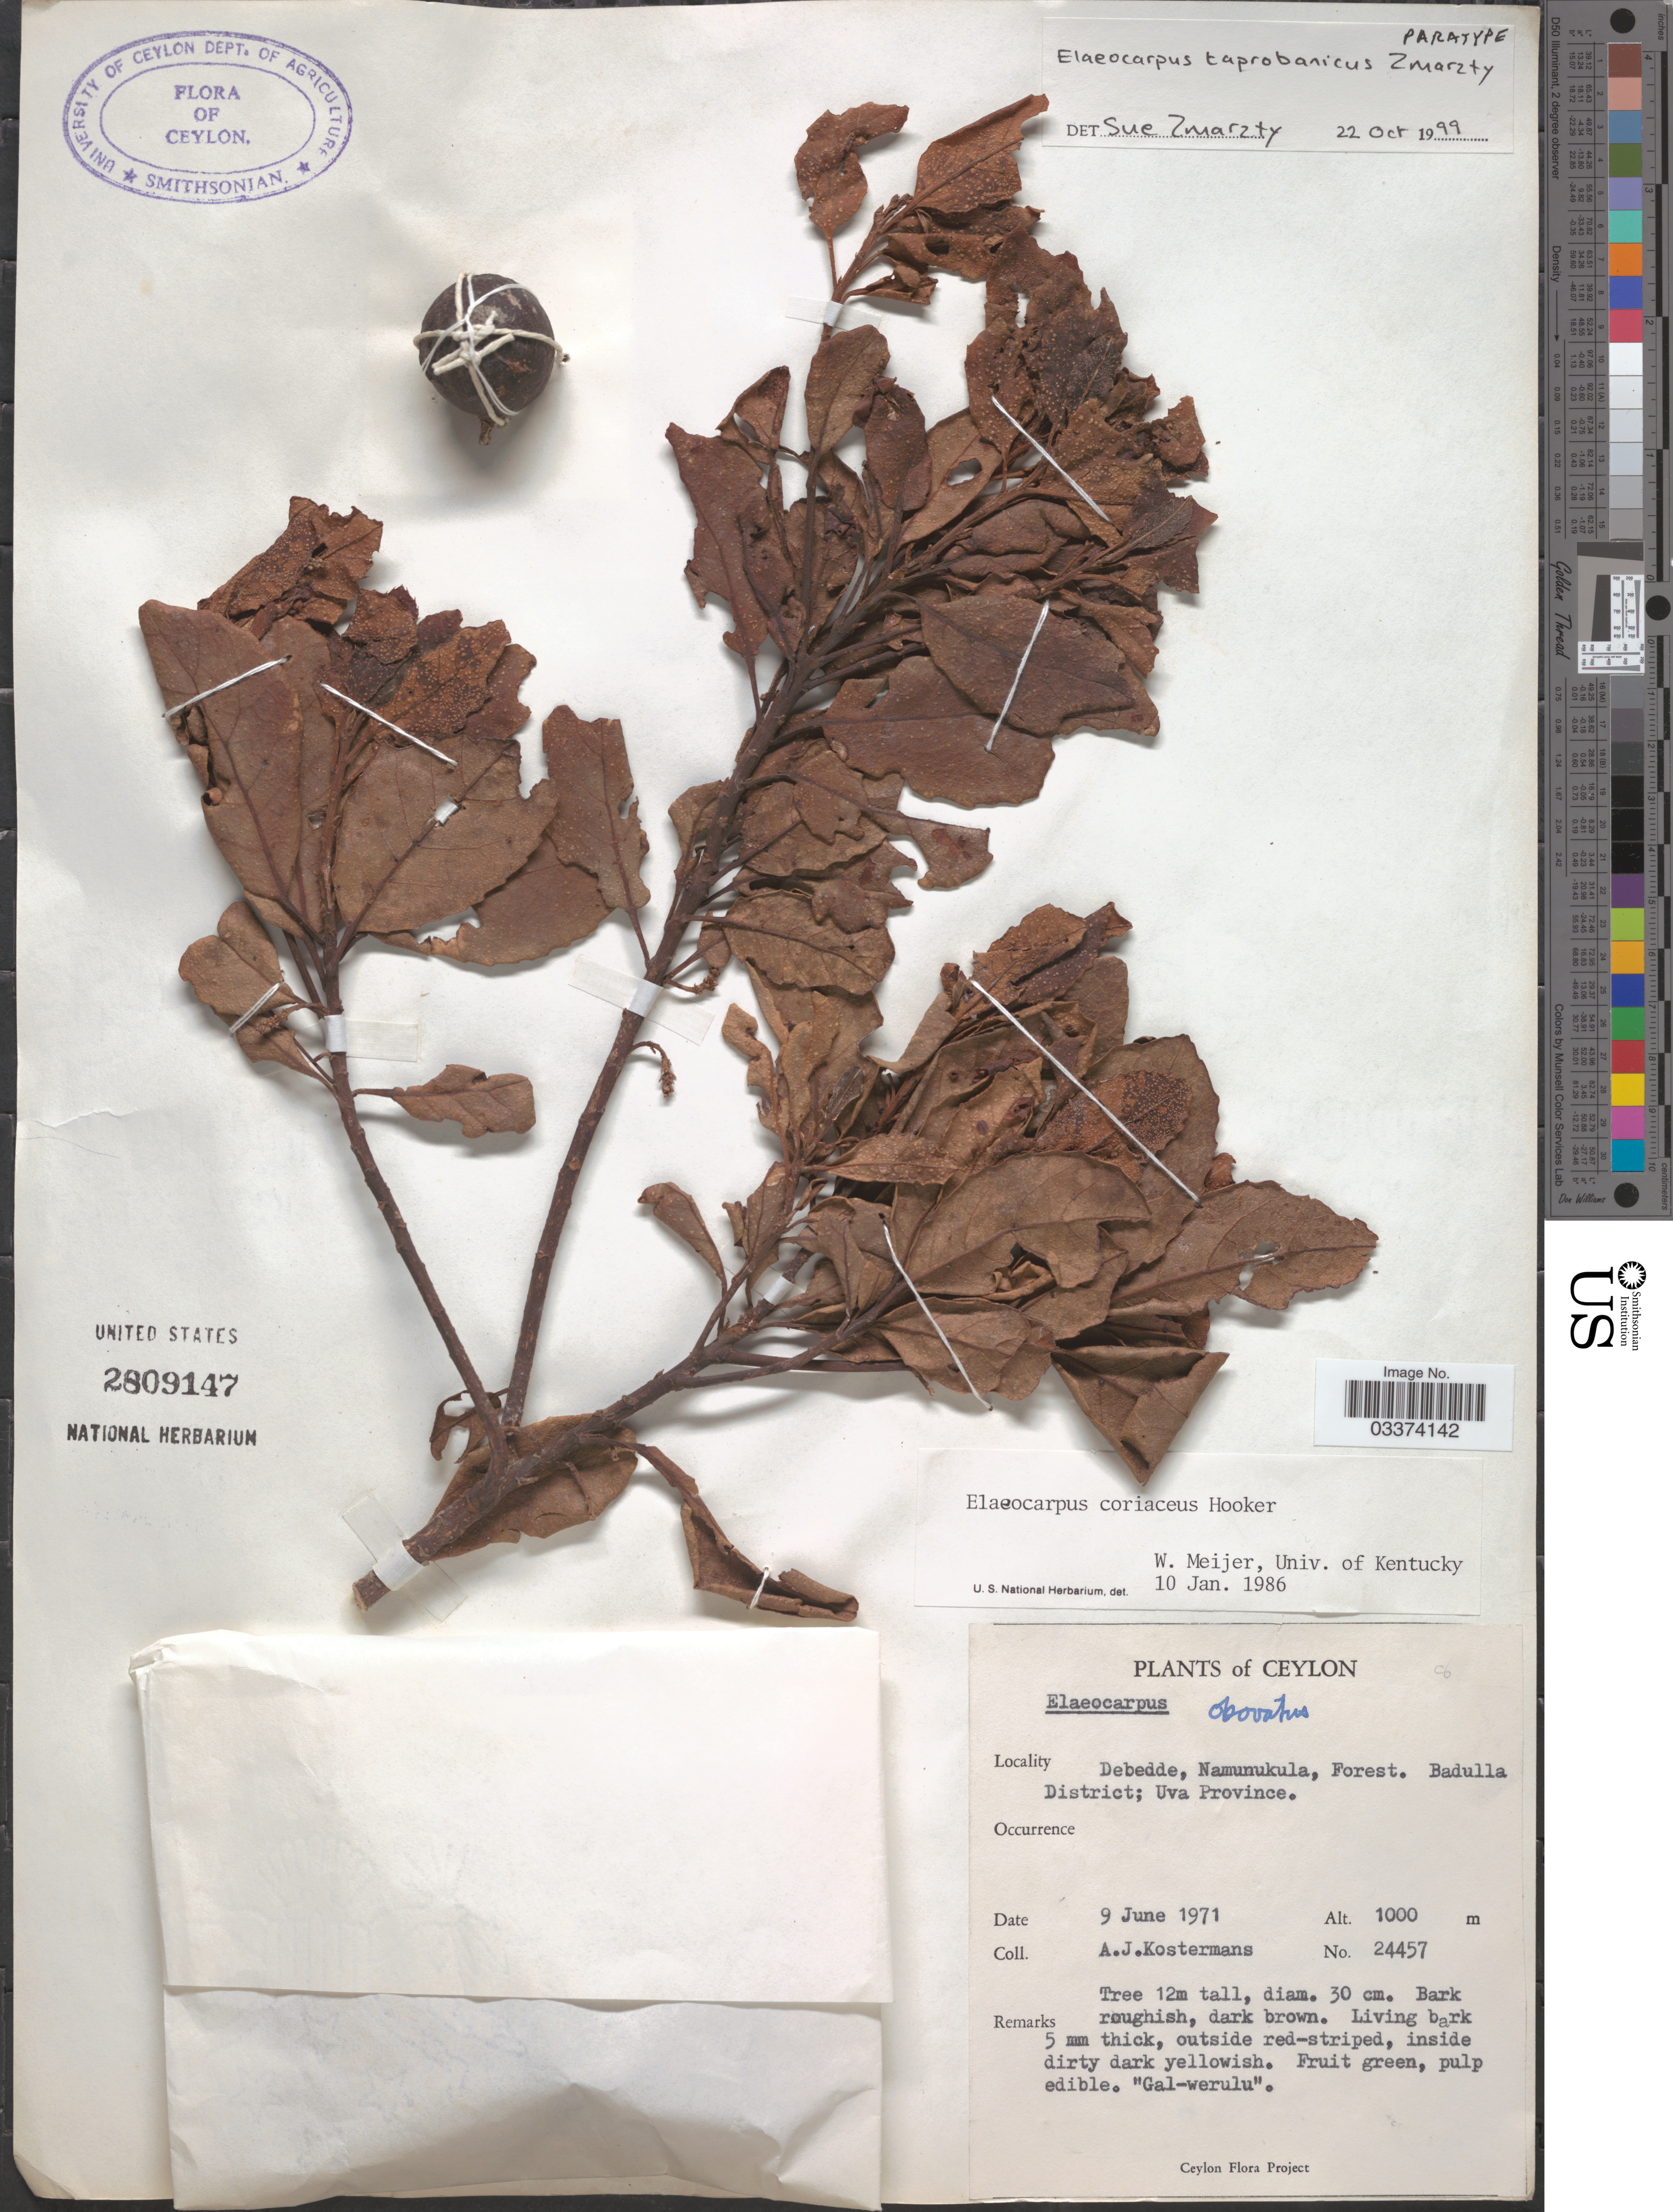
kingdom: Plantae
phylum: Tracheophyta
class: Magnoliopsida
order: Oxalidales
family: Elaeocarpaceae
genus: Elaeocarpus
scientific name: Elaeocarpus taprobanicus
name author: Zmarzty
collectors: A. J. G. Kostermans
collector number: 24457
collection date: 1971-06-09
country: Sri Lanka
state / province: Uva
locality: Ceylon. Debedde, Namunukula, Forest. Badulla District.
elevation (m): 1000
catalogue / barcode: US 2809147